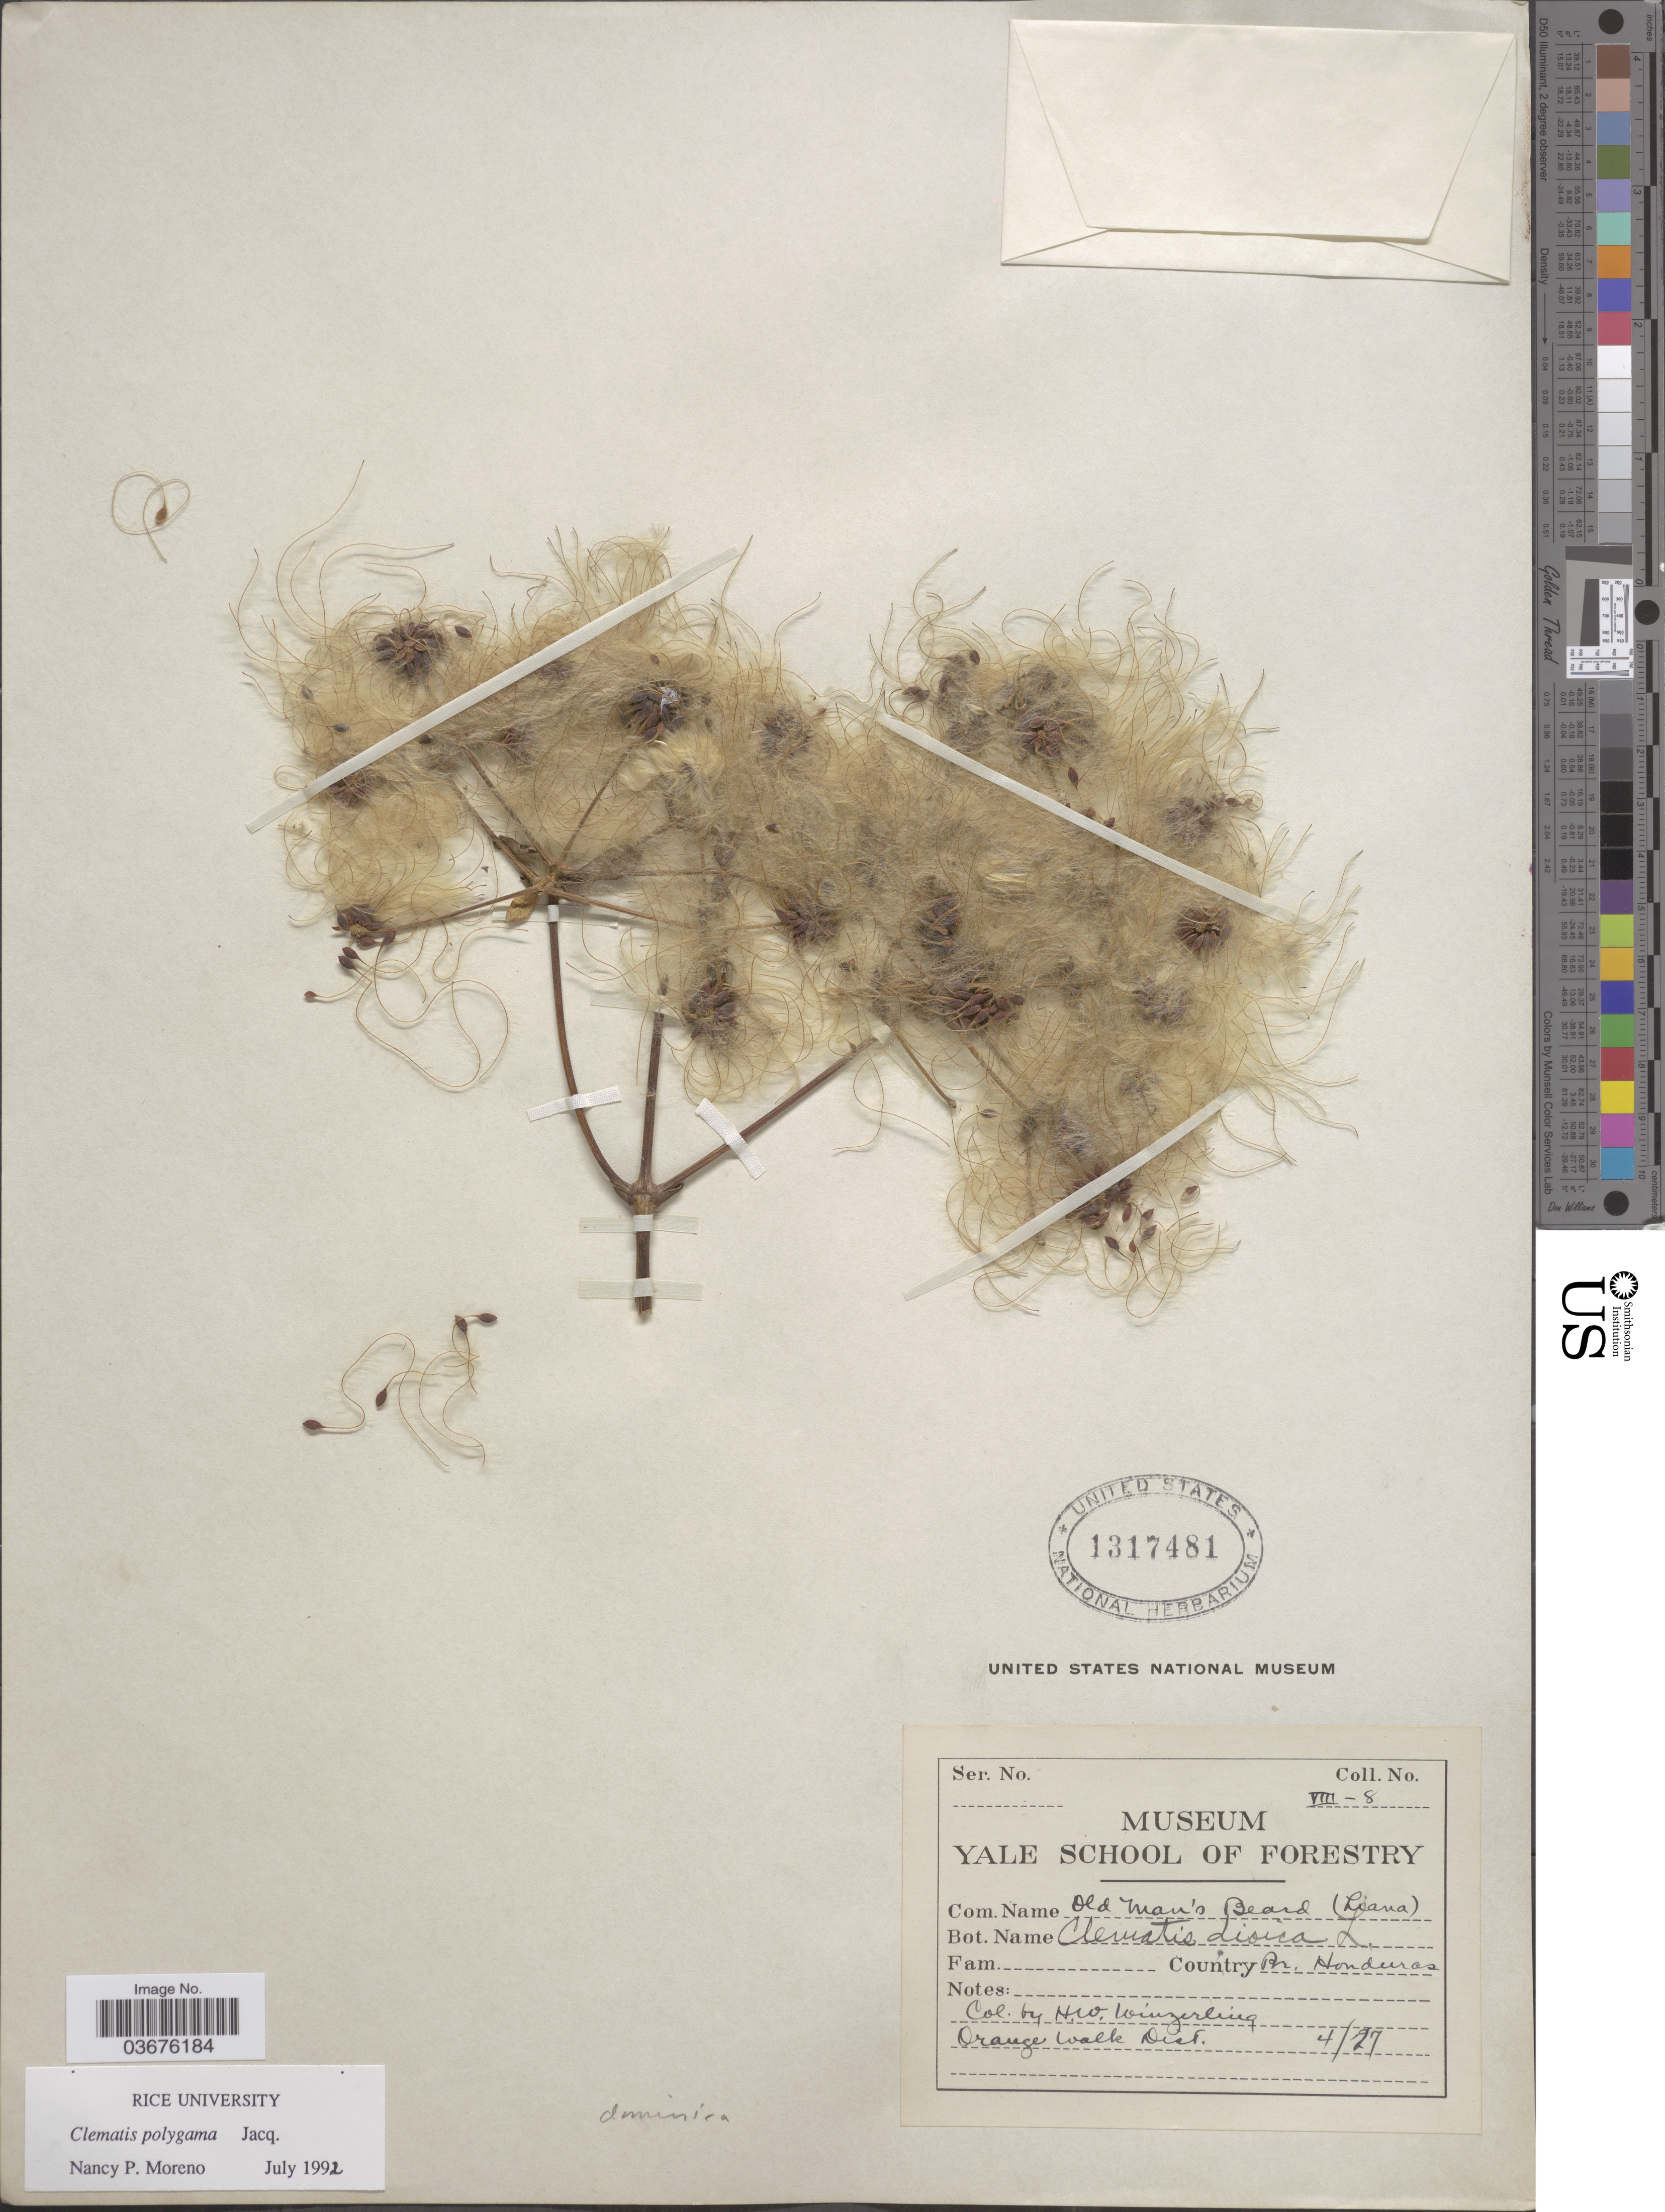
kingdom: Plantae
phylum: Tracheophyta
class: Magnoliopsida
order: Ranunculales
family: Ranunculaceae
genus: Clematis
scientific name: Clematis polygama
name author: Jacq.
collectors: H. Winzerling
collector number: VIII-8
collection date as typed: Transcribed d/m/y: /4/27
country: Belize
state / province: Orange Walk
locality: Br. Honduras. Orange Walk Dist.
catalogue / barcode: US 1317481